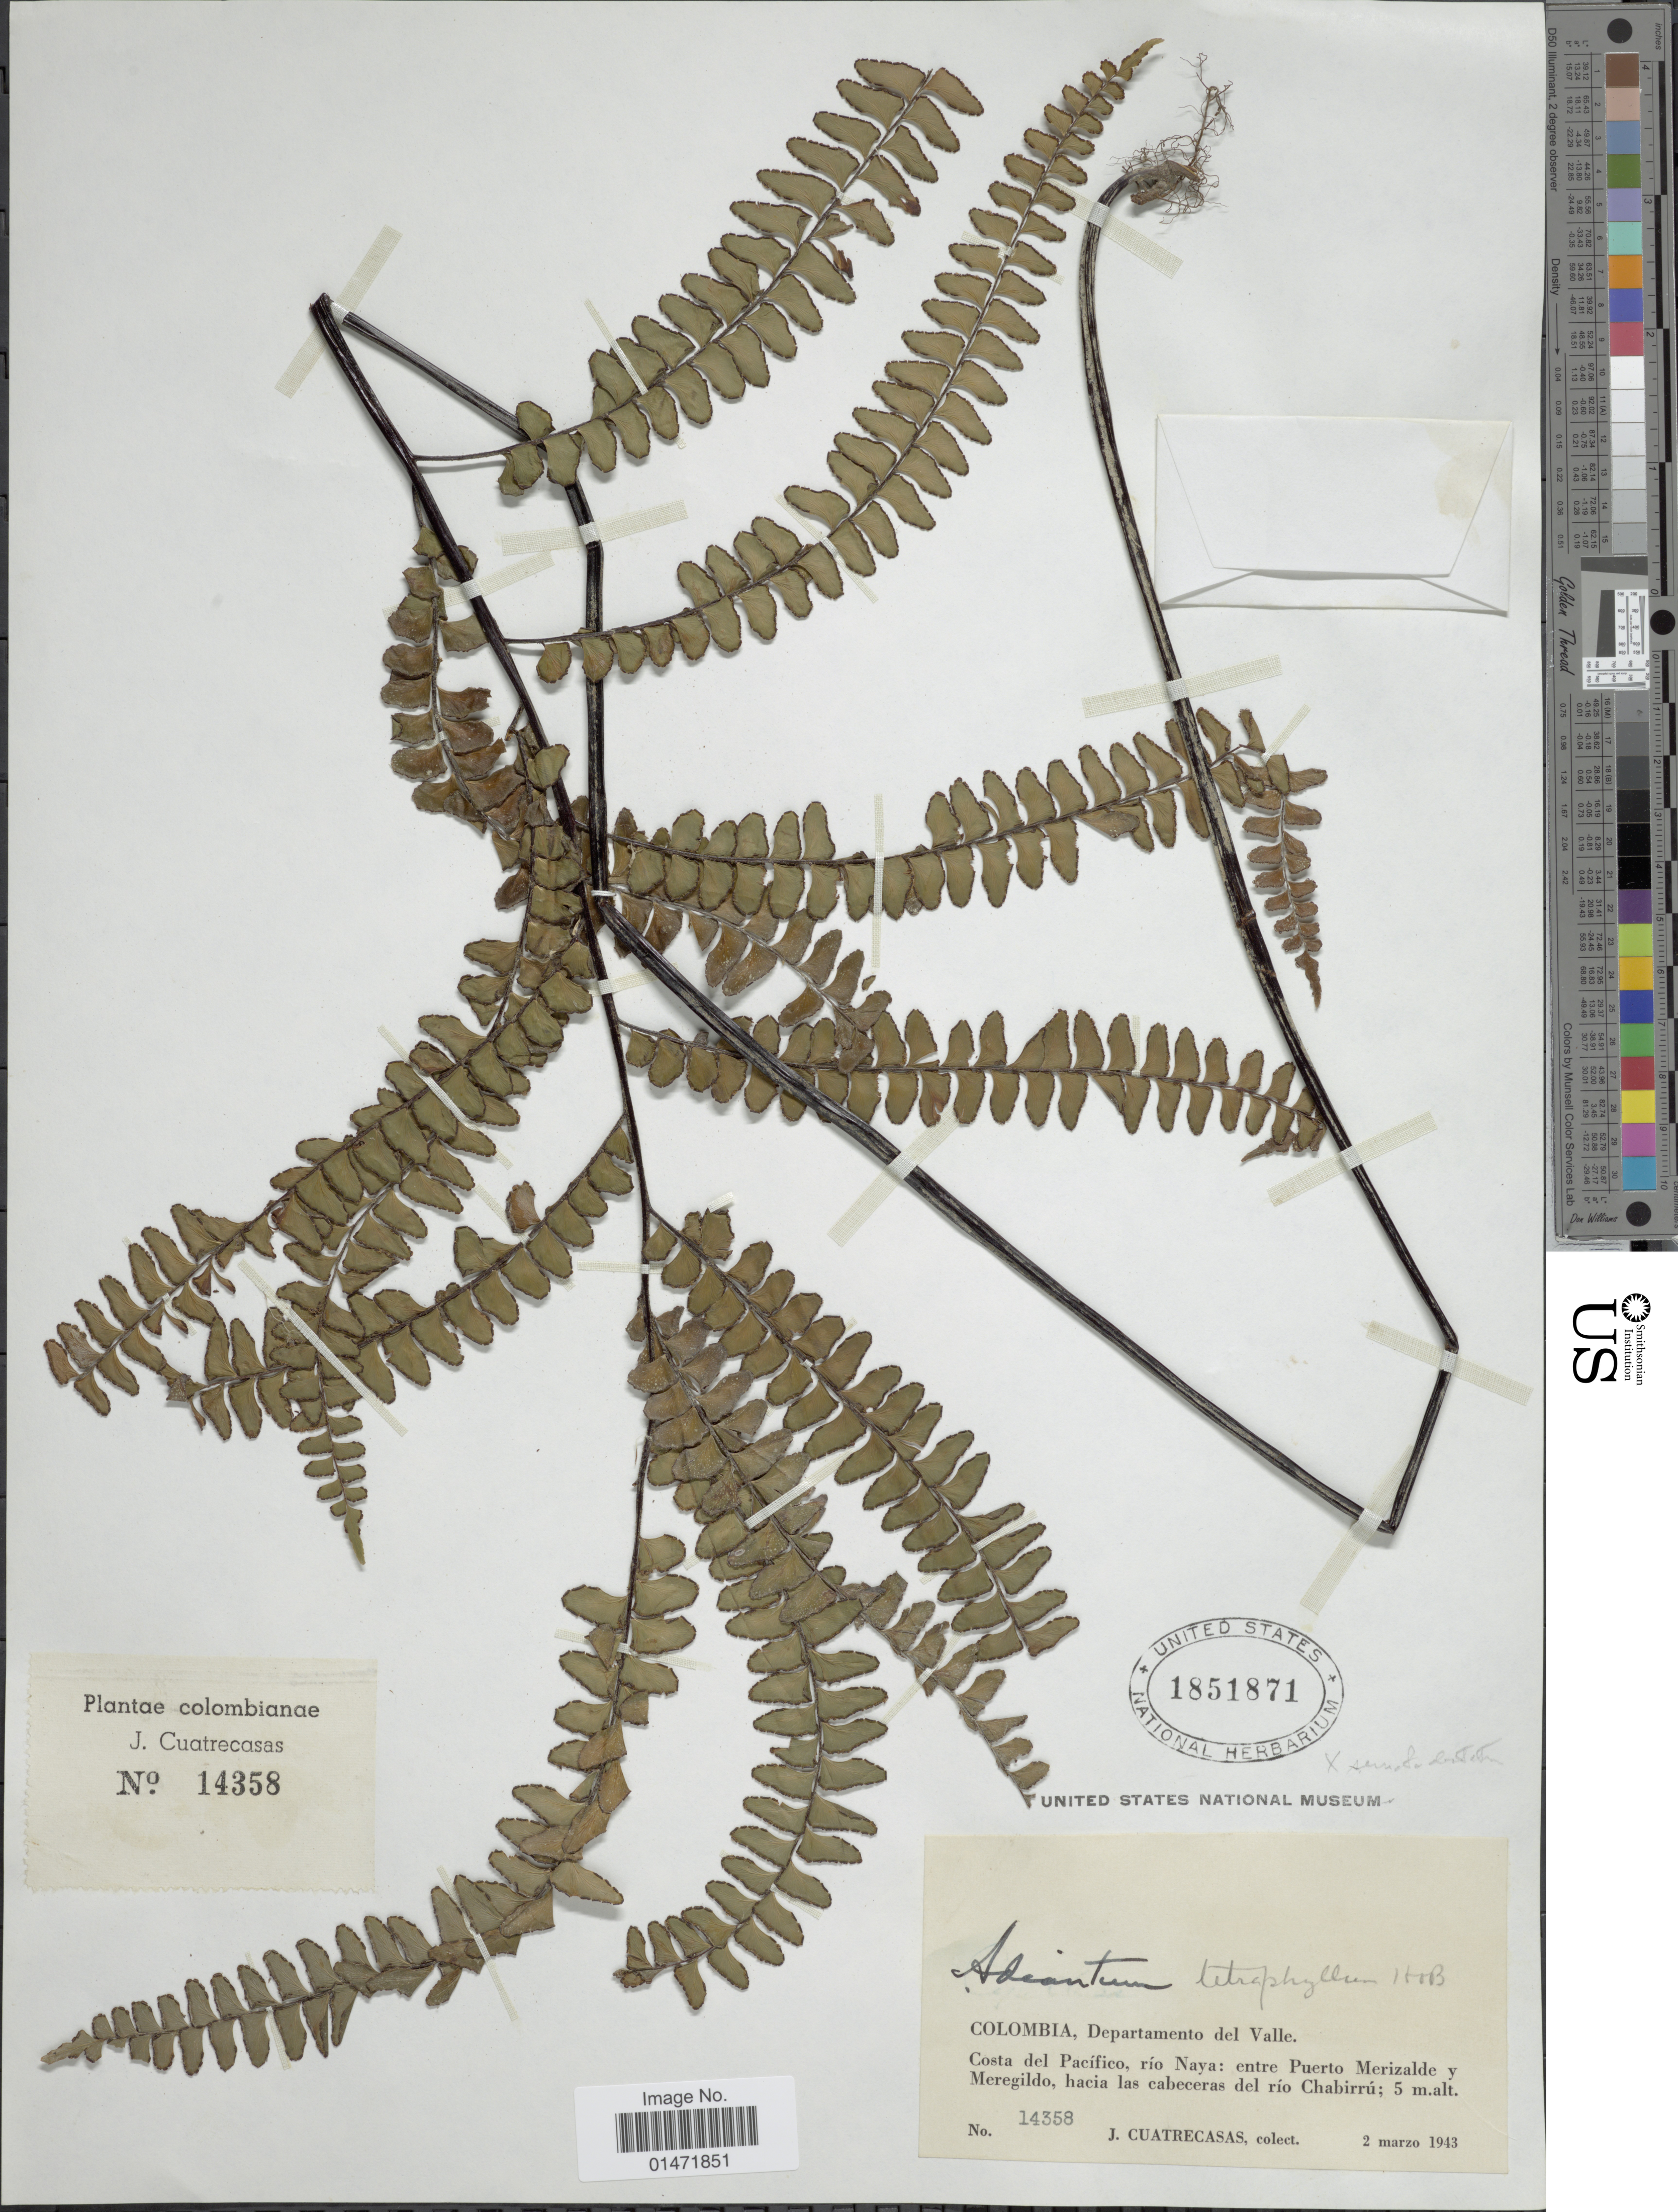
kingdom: Plantae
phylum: Tracheophyta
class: Polypodiopsida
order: Polypodiales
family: Pteridaceae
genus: Adiantum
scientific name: Adiantum tetraphyllum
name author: Humb. & Bonpl. ex Willd.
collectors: J. Cuatrecasas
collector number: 14358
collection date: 1943-03-02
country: Colombia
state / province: Valle del Cauca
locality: Departamento del Valle. Costa del Pacífico, río Naya: entre Puerto Merizalde y Meregildo, hacia las cabeceras del río Chabirrú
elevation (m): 5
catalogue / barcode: US 1851871